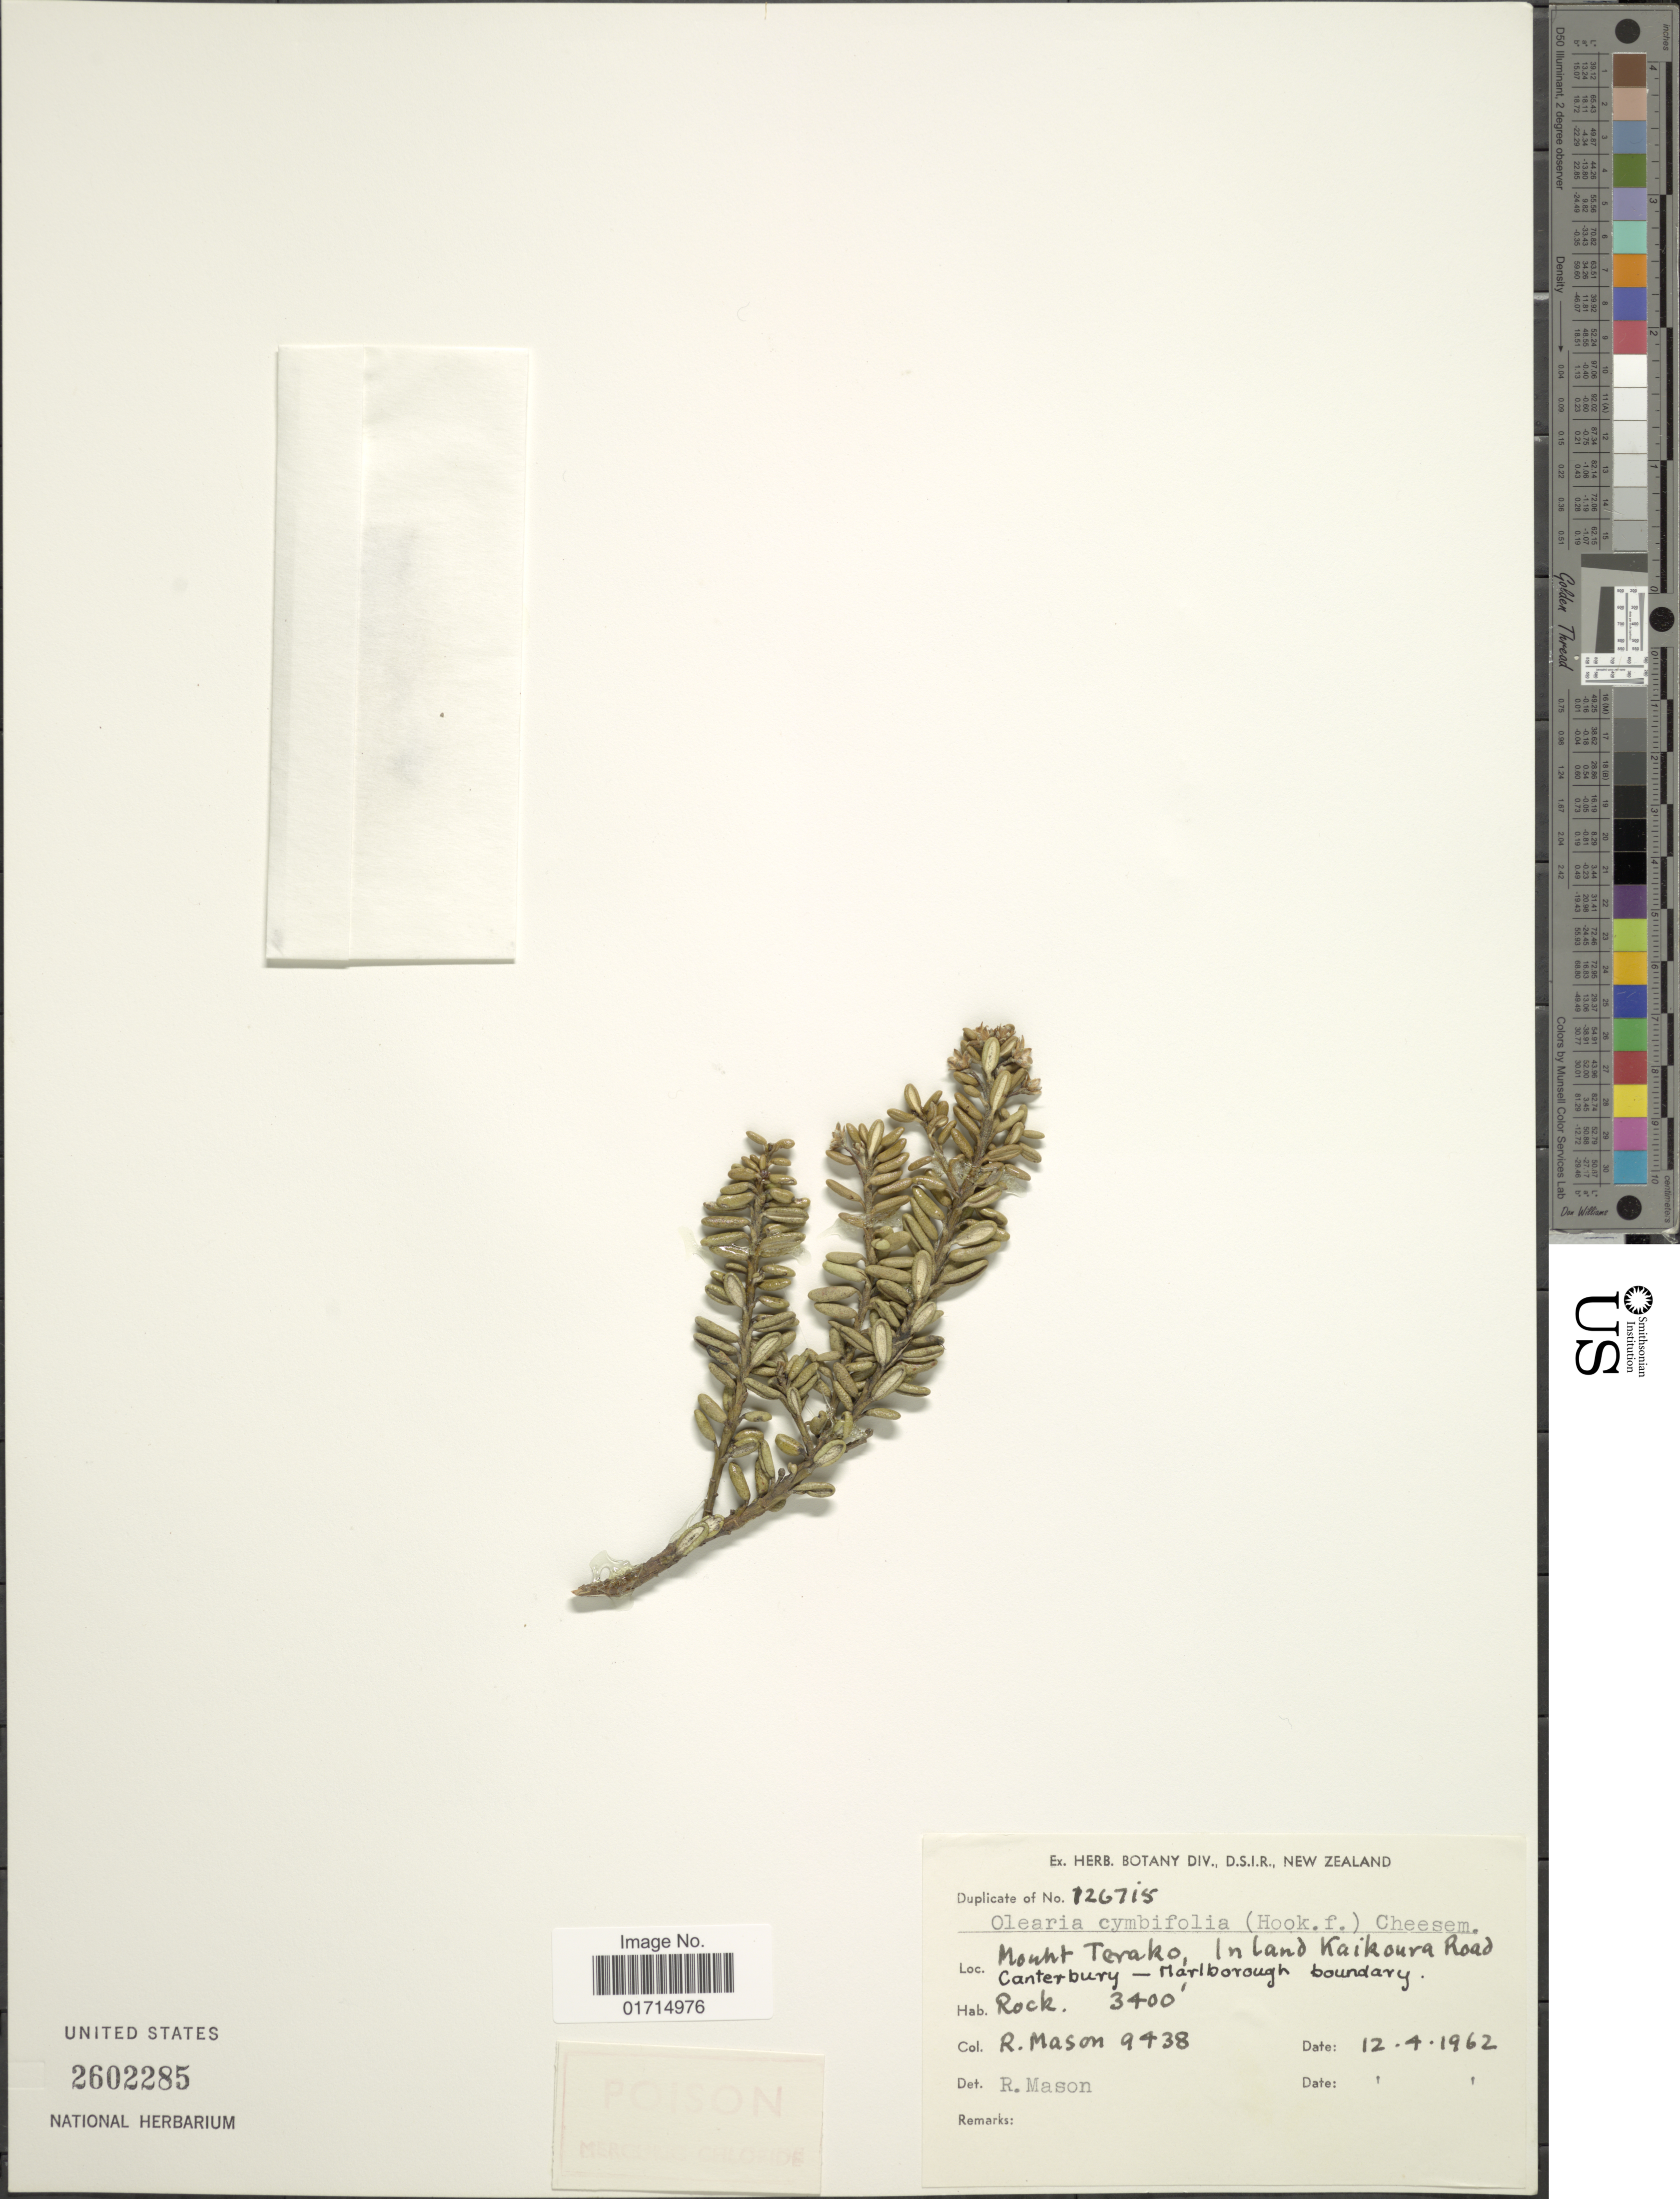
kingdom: Plantae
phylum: Tracheophyta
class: Magnoliopsida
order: Asterales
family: Asteraceae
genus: Olearia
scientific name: Olearia cymbifolia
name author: (Hook. f.) Cheeseman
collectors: R. Mason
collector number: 9438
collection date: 1962-04-10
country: New Zealand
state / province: Canterbury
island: South Island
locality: Mount Terako, Inland Kaikoura Road. Canterbury-Marlborough boundary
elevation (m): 1036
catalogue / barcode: US 2602285